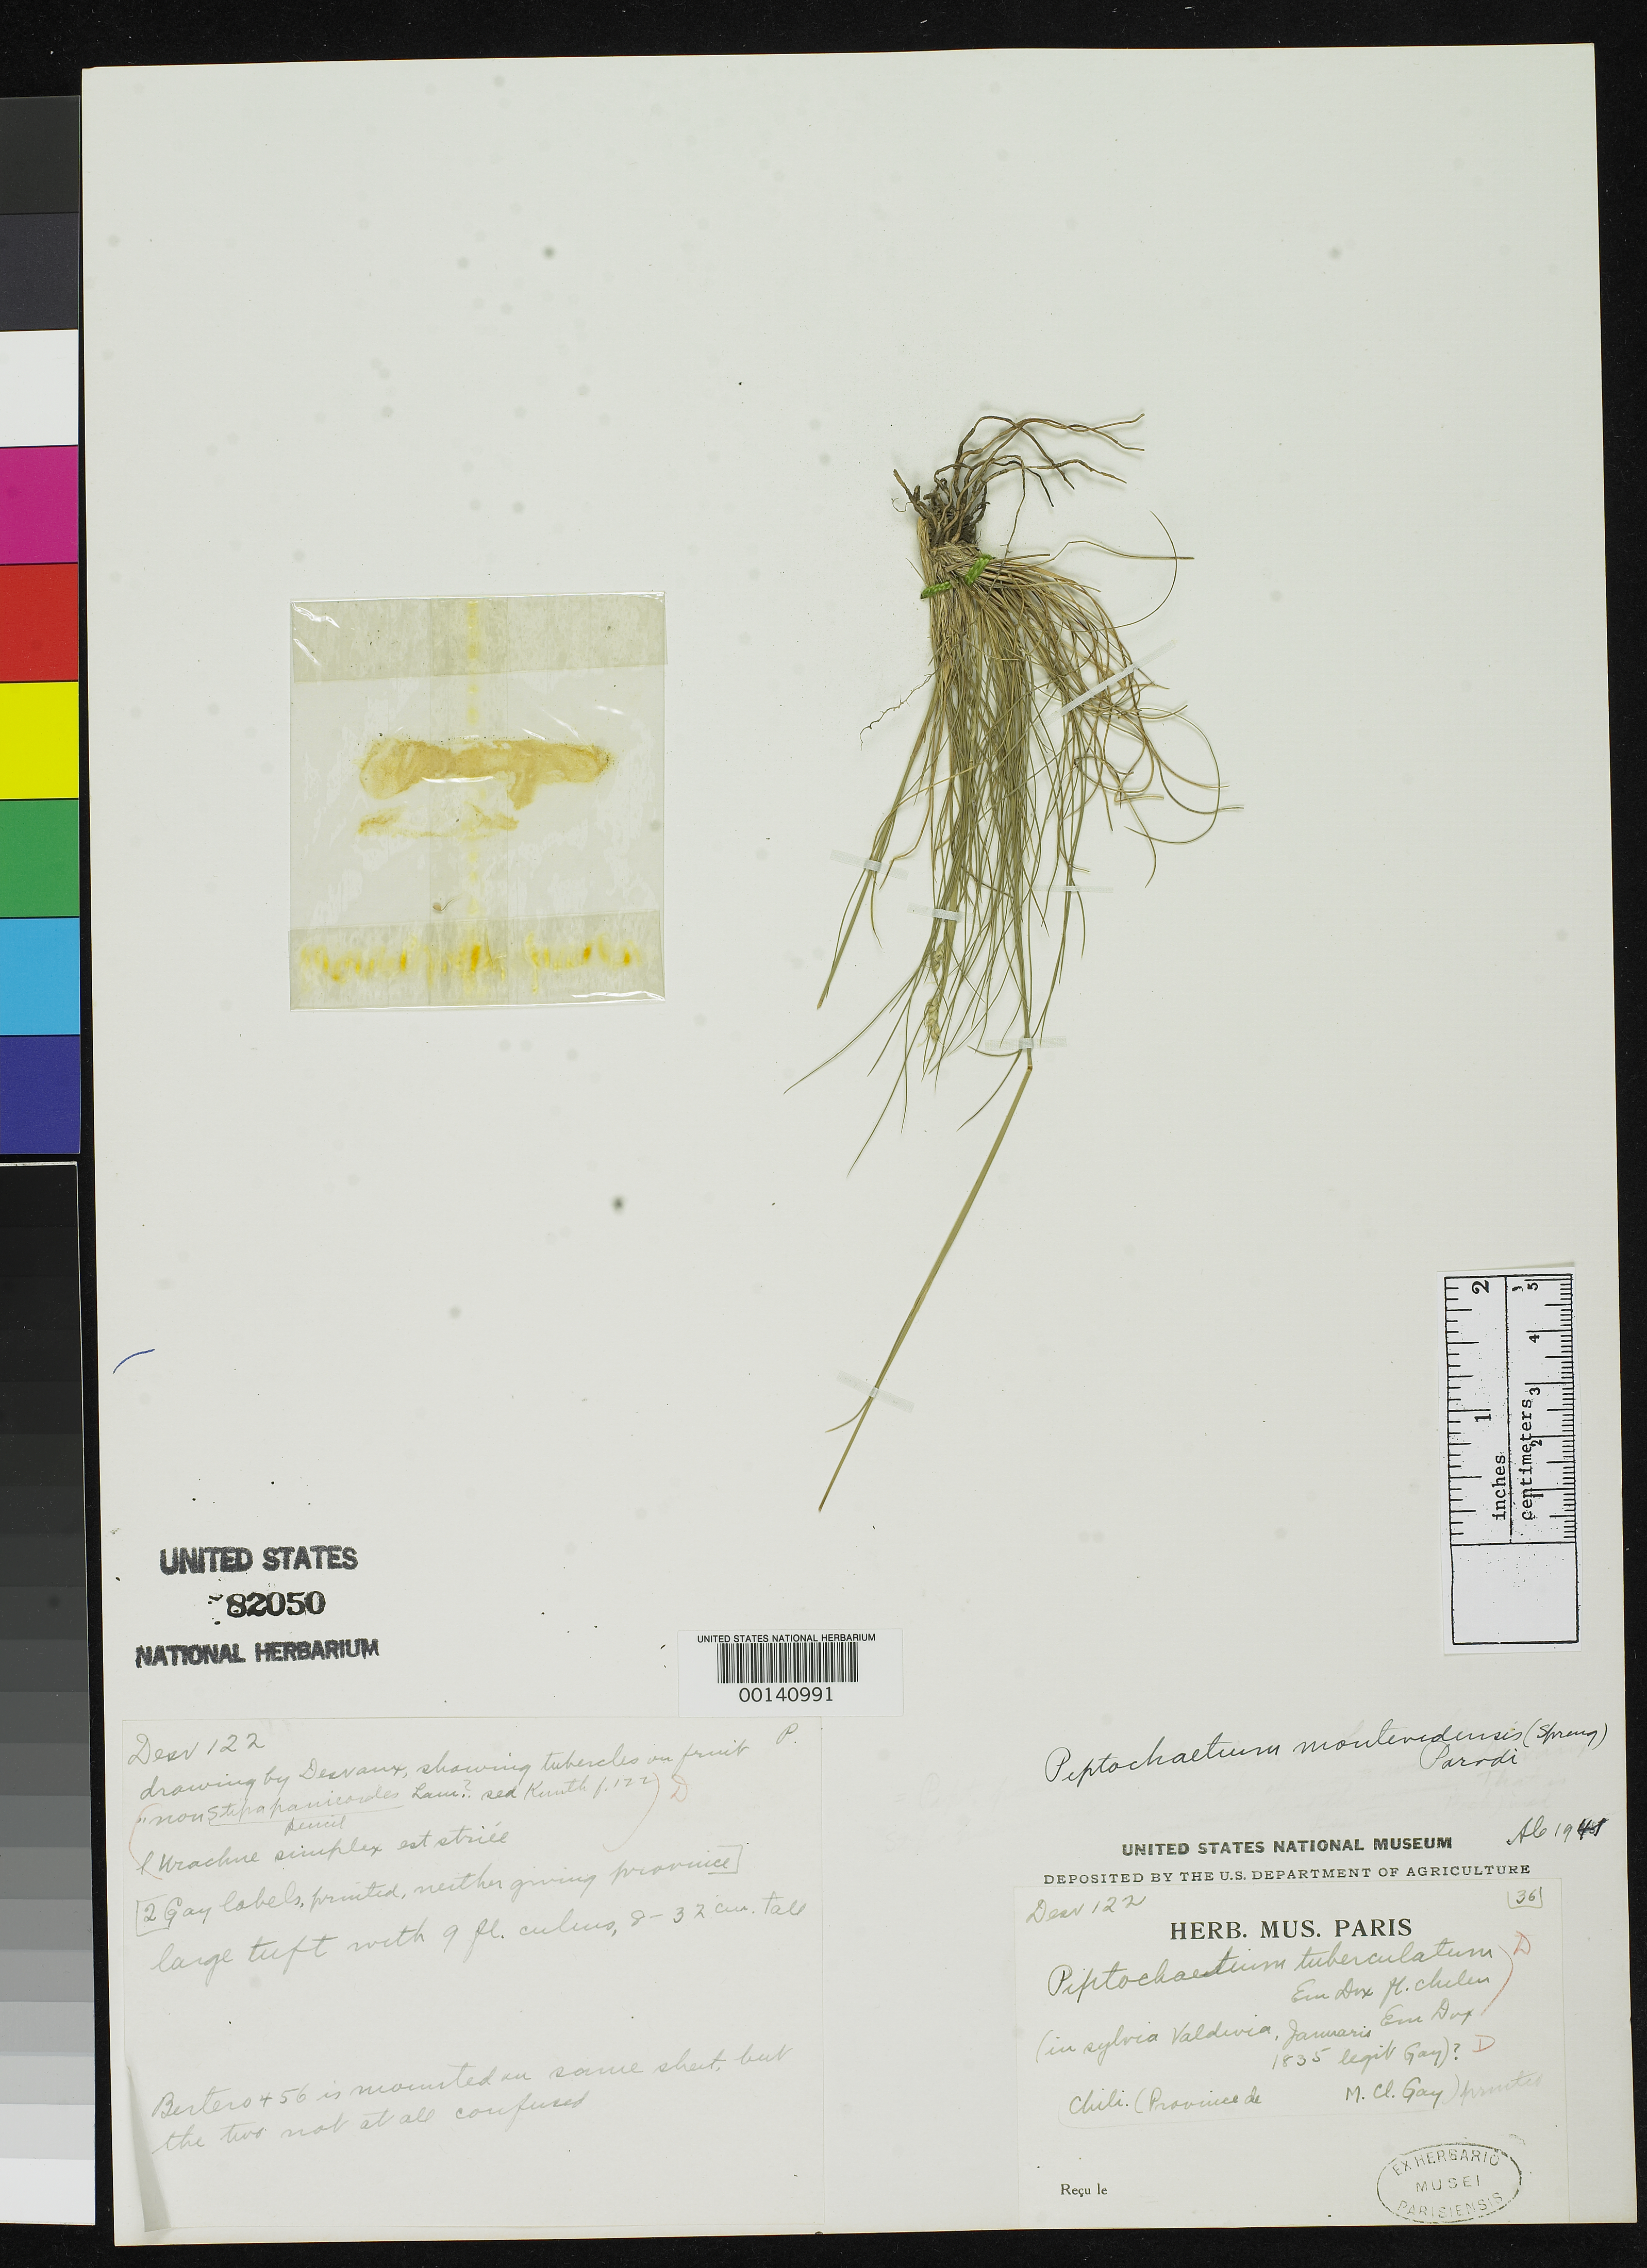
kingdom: Plantae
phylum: Tracheophyta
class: Liliopsida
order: Poales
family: Poaceae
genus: Piptochaetium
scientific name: Piptochaetium tuberculatum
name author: É. Desv. in Gay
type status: Type Collection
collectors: C. Gay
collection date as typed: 1835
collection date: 1835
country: Chile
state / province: Los Ríos (XIV)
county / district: Valdivia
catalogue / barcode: US 82050